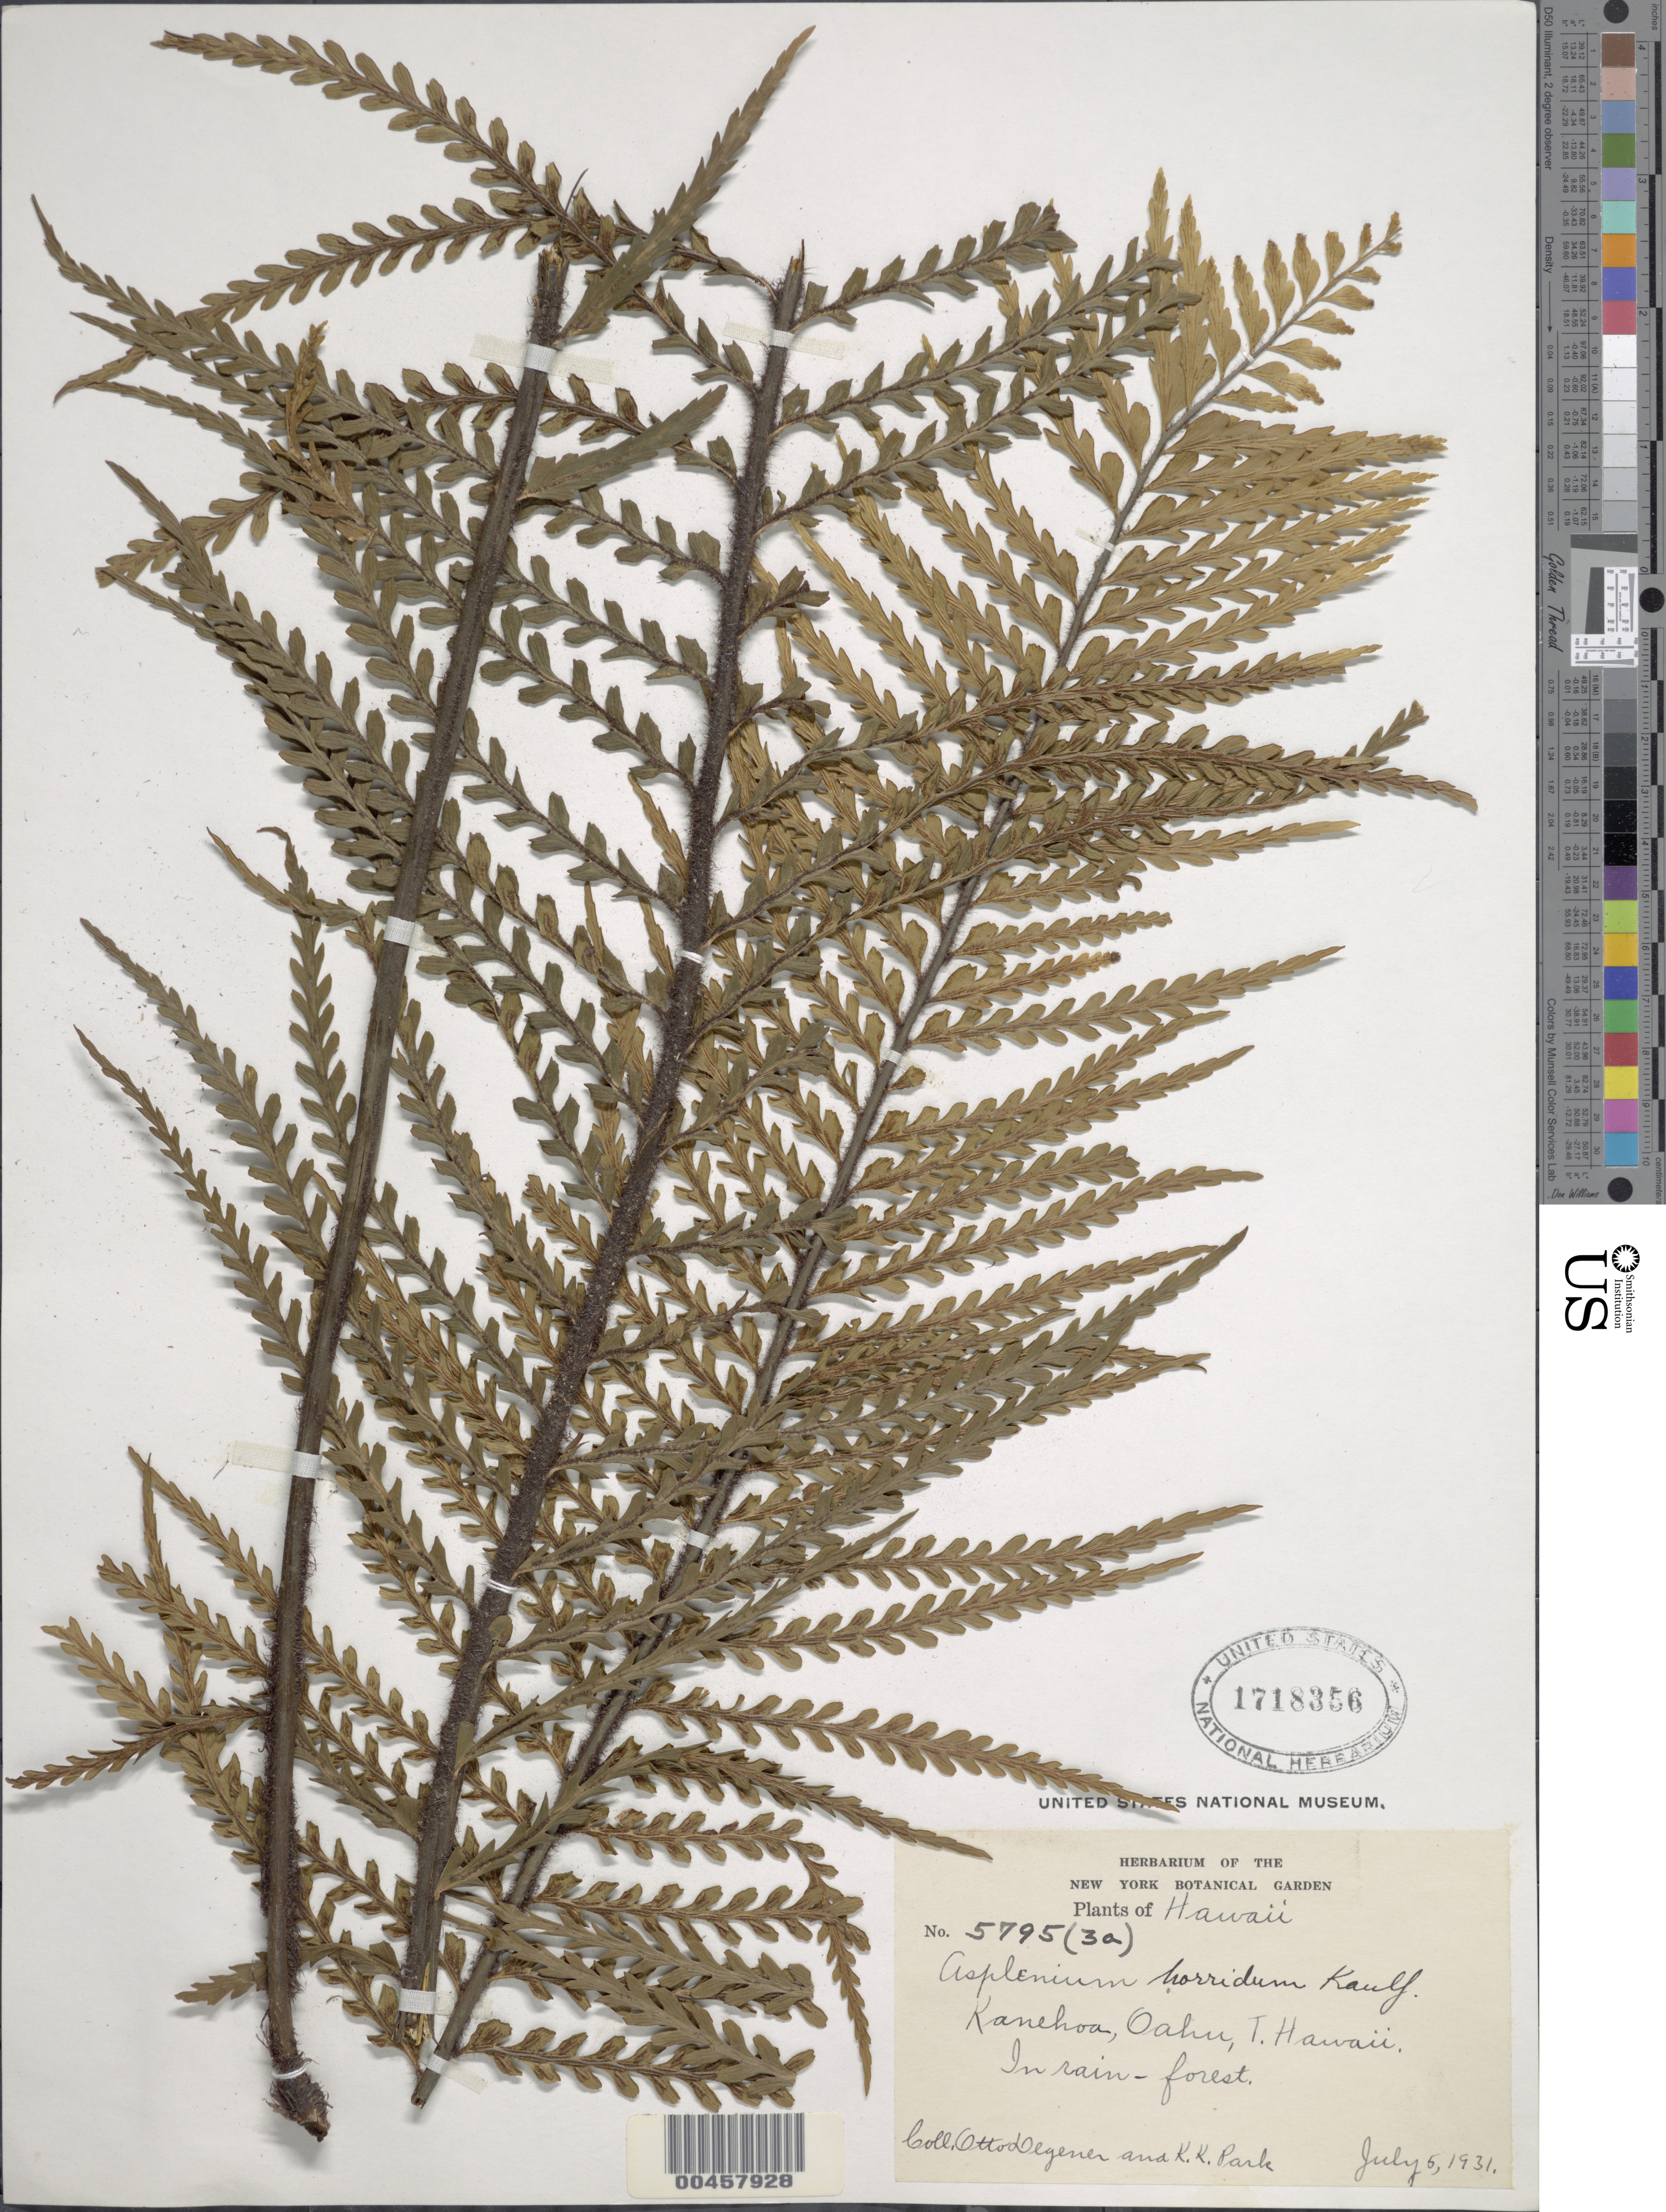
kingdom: Plantae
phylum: Tracheophyta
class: Polypodiopsida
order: Polypodiales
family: Aspleniaceae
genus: Asplenium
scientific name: Asplenium horridum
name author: Kaulf.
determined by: Salgado, A. E.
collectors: O. Degener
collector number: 5795 (3a)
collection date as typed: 6 Jul 1931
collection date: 1931-07-06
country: United States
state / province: Hawaii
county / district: Honolulu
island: Oahu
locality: Kanehoa, Oahu, T. Hawaii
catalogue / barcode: US 1718356